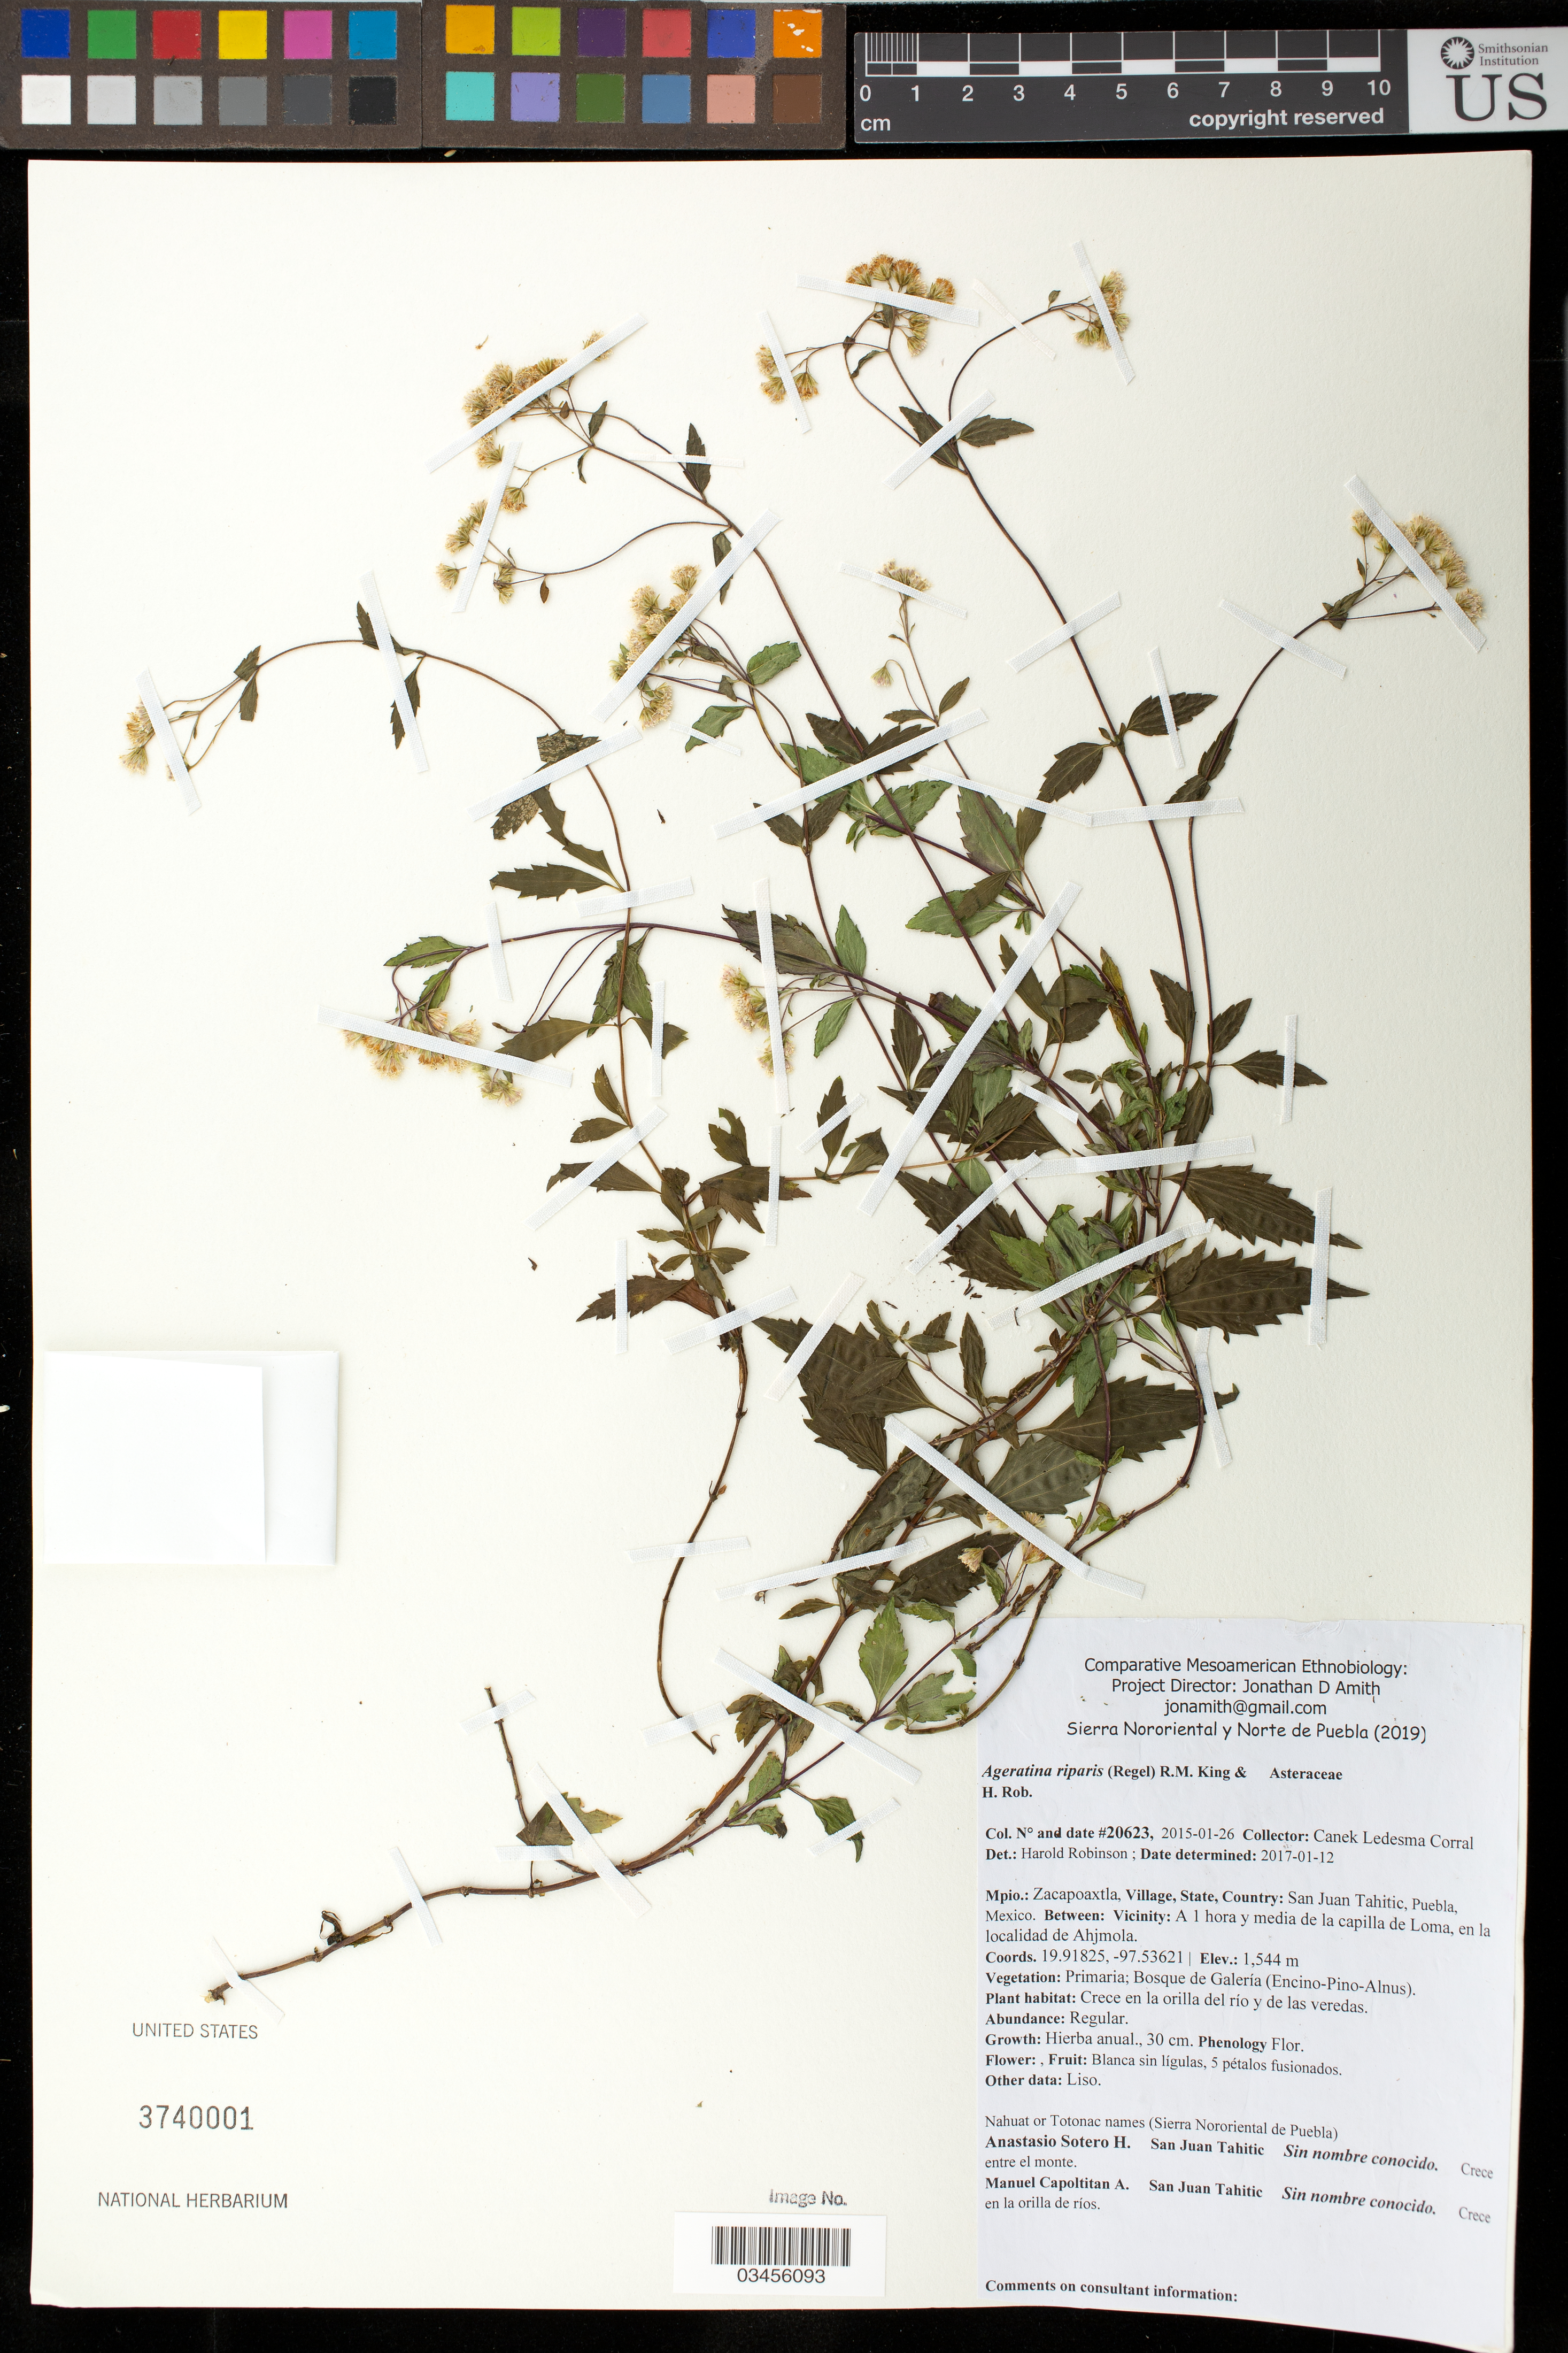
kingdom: Plantae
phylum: Tracheophyta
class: Magnoliopsida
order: Asterales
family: Asteraceae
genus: Ageratina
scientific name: Ageratina riparia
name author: (Regel) R.M. King & H. Rob.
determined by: Robinson, Harold E., (US)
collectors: Canek Ledesma C.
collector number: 20623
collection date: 2015-01-26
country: México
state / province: Puebla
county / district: Zacapoaxtla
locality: PUEBLO: San Juan Tahitic; LOCALIDAD EXACTA: A 1 hora y media de la capilla de Loma, en la localidad de Ahjmola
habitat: Bosque de galería (Encino-Pino-Alnus) | Crece en la orilla del río y de las veredas.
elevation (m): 1544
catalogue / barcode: US 3740001